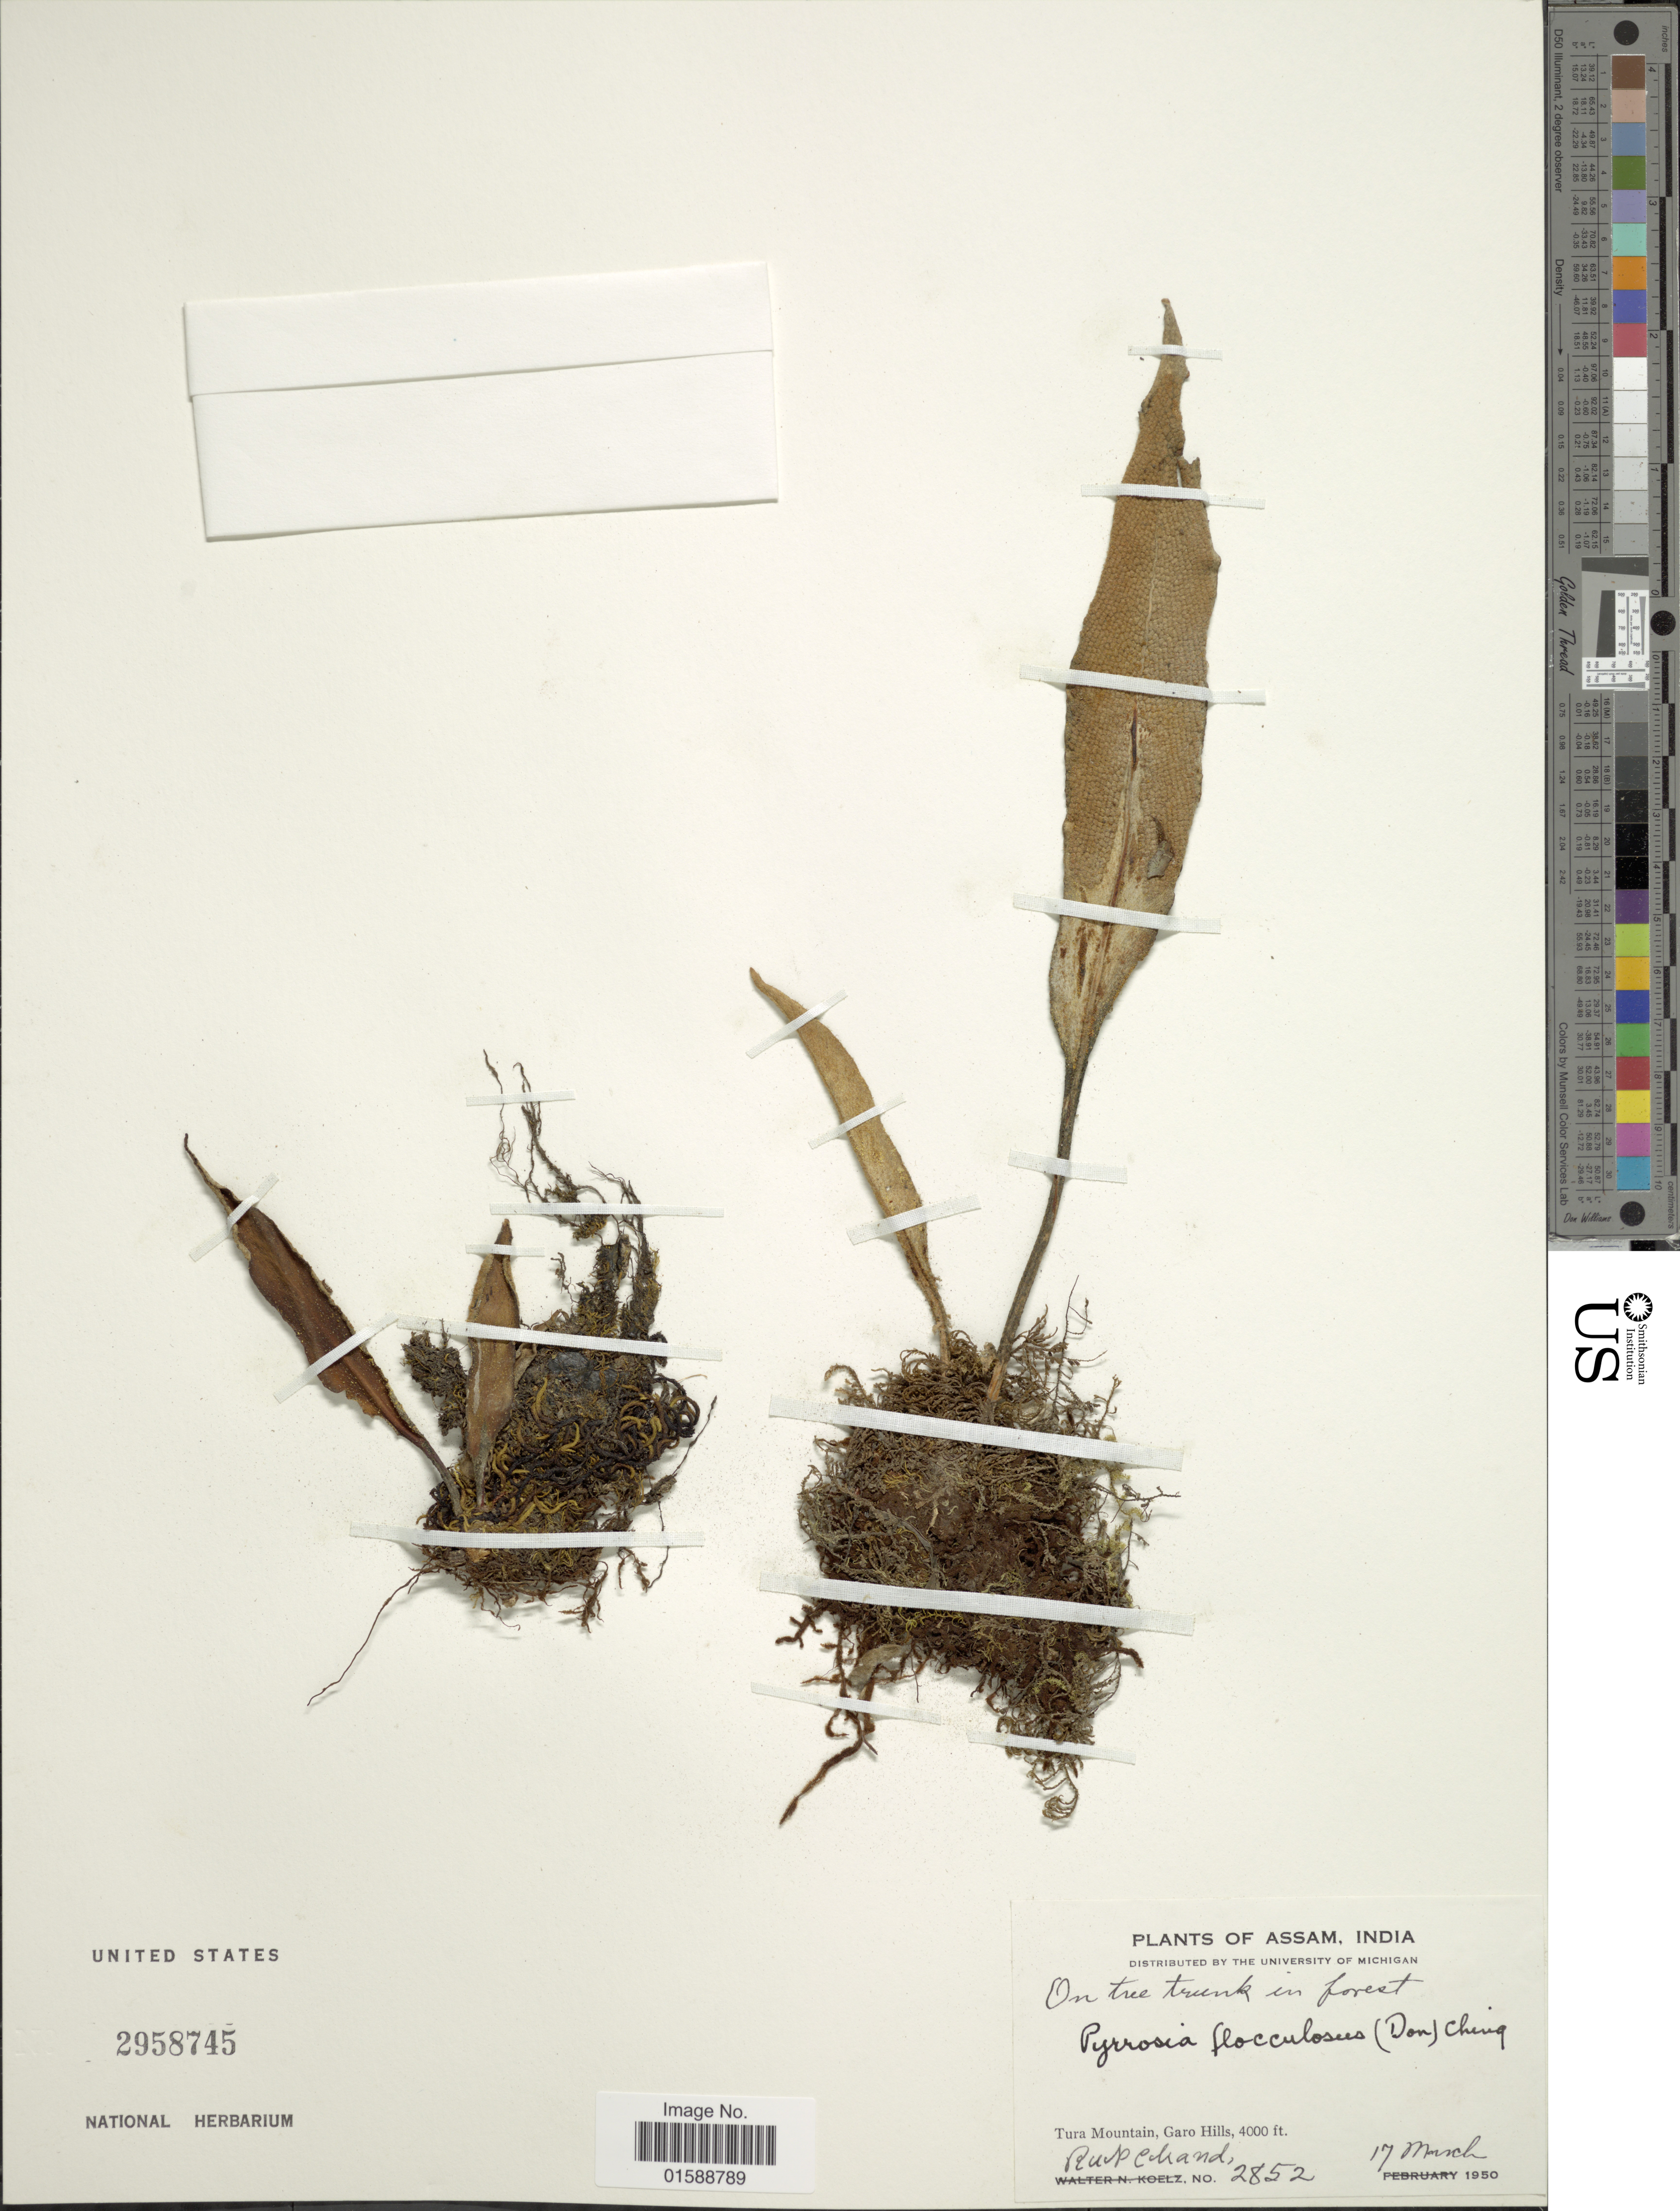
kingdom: Plantae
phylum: Tracheophyta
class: Polypodiopsida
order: Polypodiales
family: Polypodiaceae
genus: Pyrrosia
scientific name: Pyrrosia flocculosa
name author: (D. Don) Ching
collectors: R. Chand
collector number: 2852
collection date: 1950-03-17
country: India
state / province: Meghalaya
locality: Tura Mountain, Garo Hills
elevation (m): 1219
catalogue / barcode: US 29558745